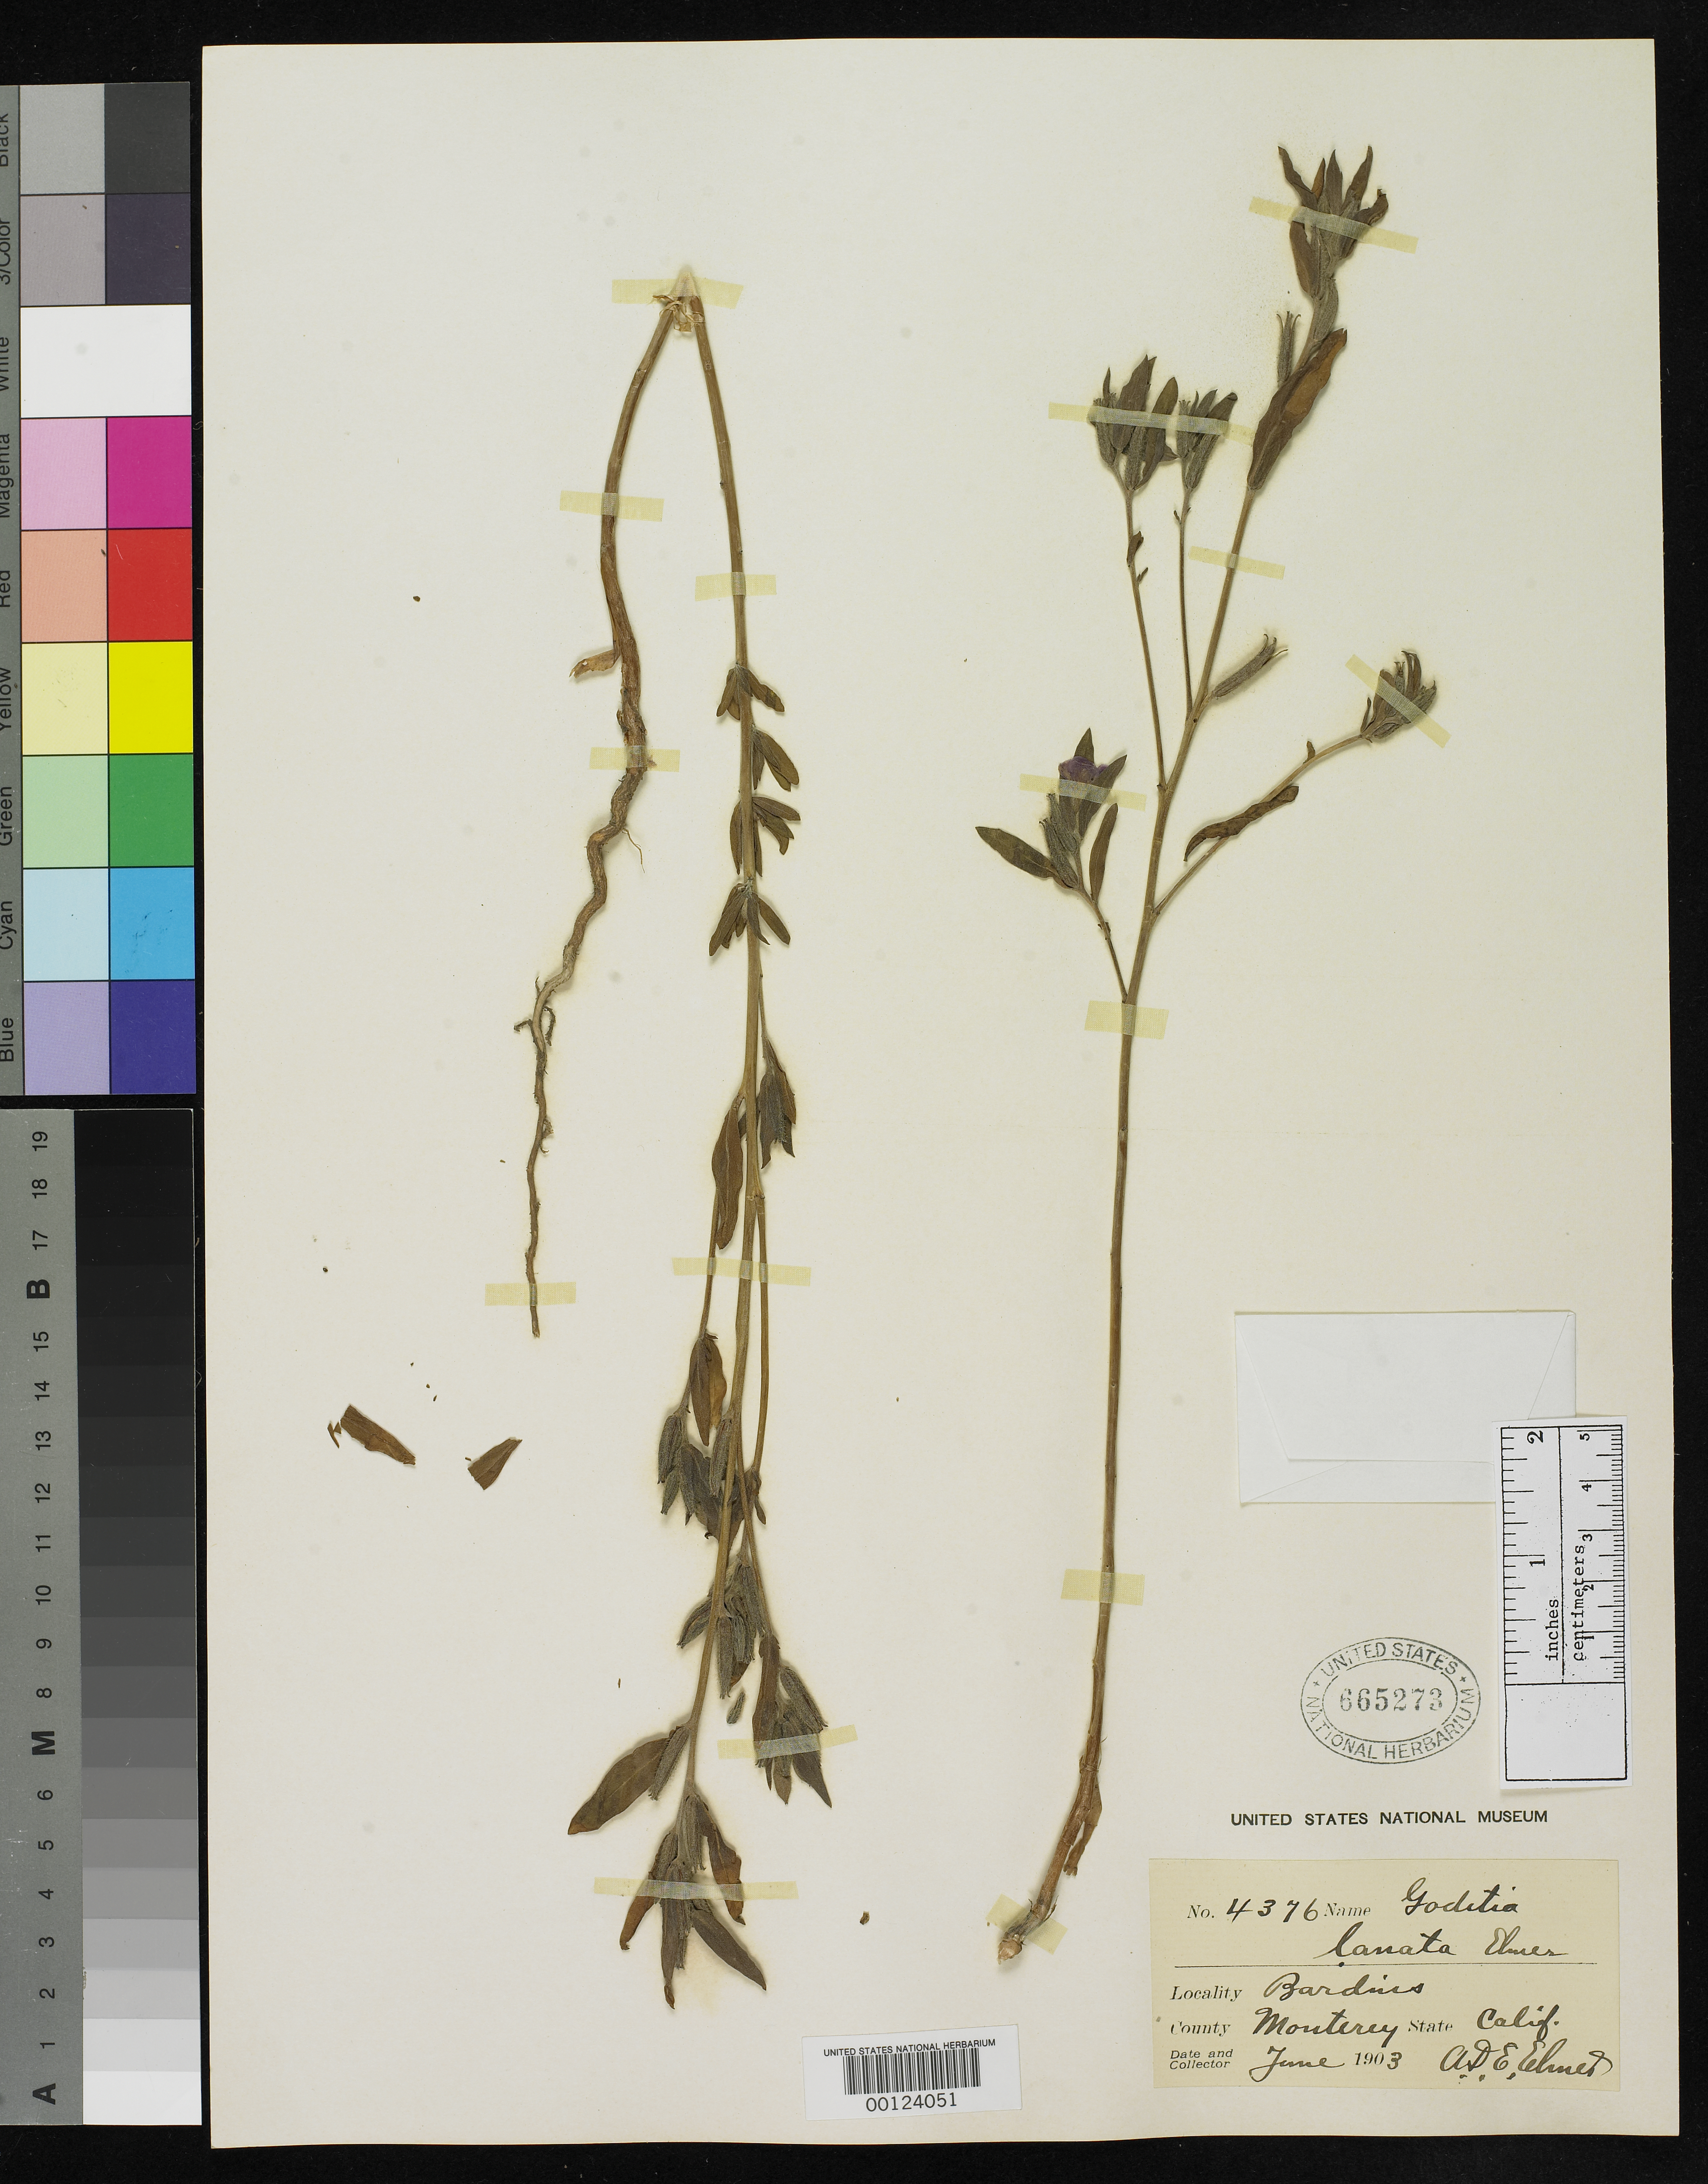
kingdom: Plantae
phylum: Tracheophyta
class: Magnoliopsida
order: Myrtales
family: Onagraceae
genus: Godetia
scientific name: Godetia lanata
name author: Elmer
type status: Isotype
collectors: A. D. E. Elmer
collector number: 4376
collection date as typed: Jun 1903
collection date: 1903-06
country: United States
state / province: California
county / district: Monterey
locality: Bardins Railroad Switch.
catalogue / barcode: US 665273